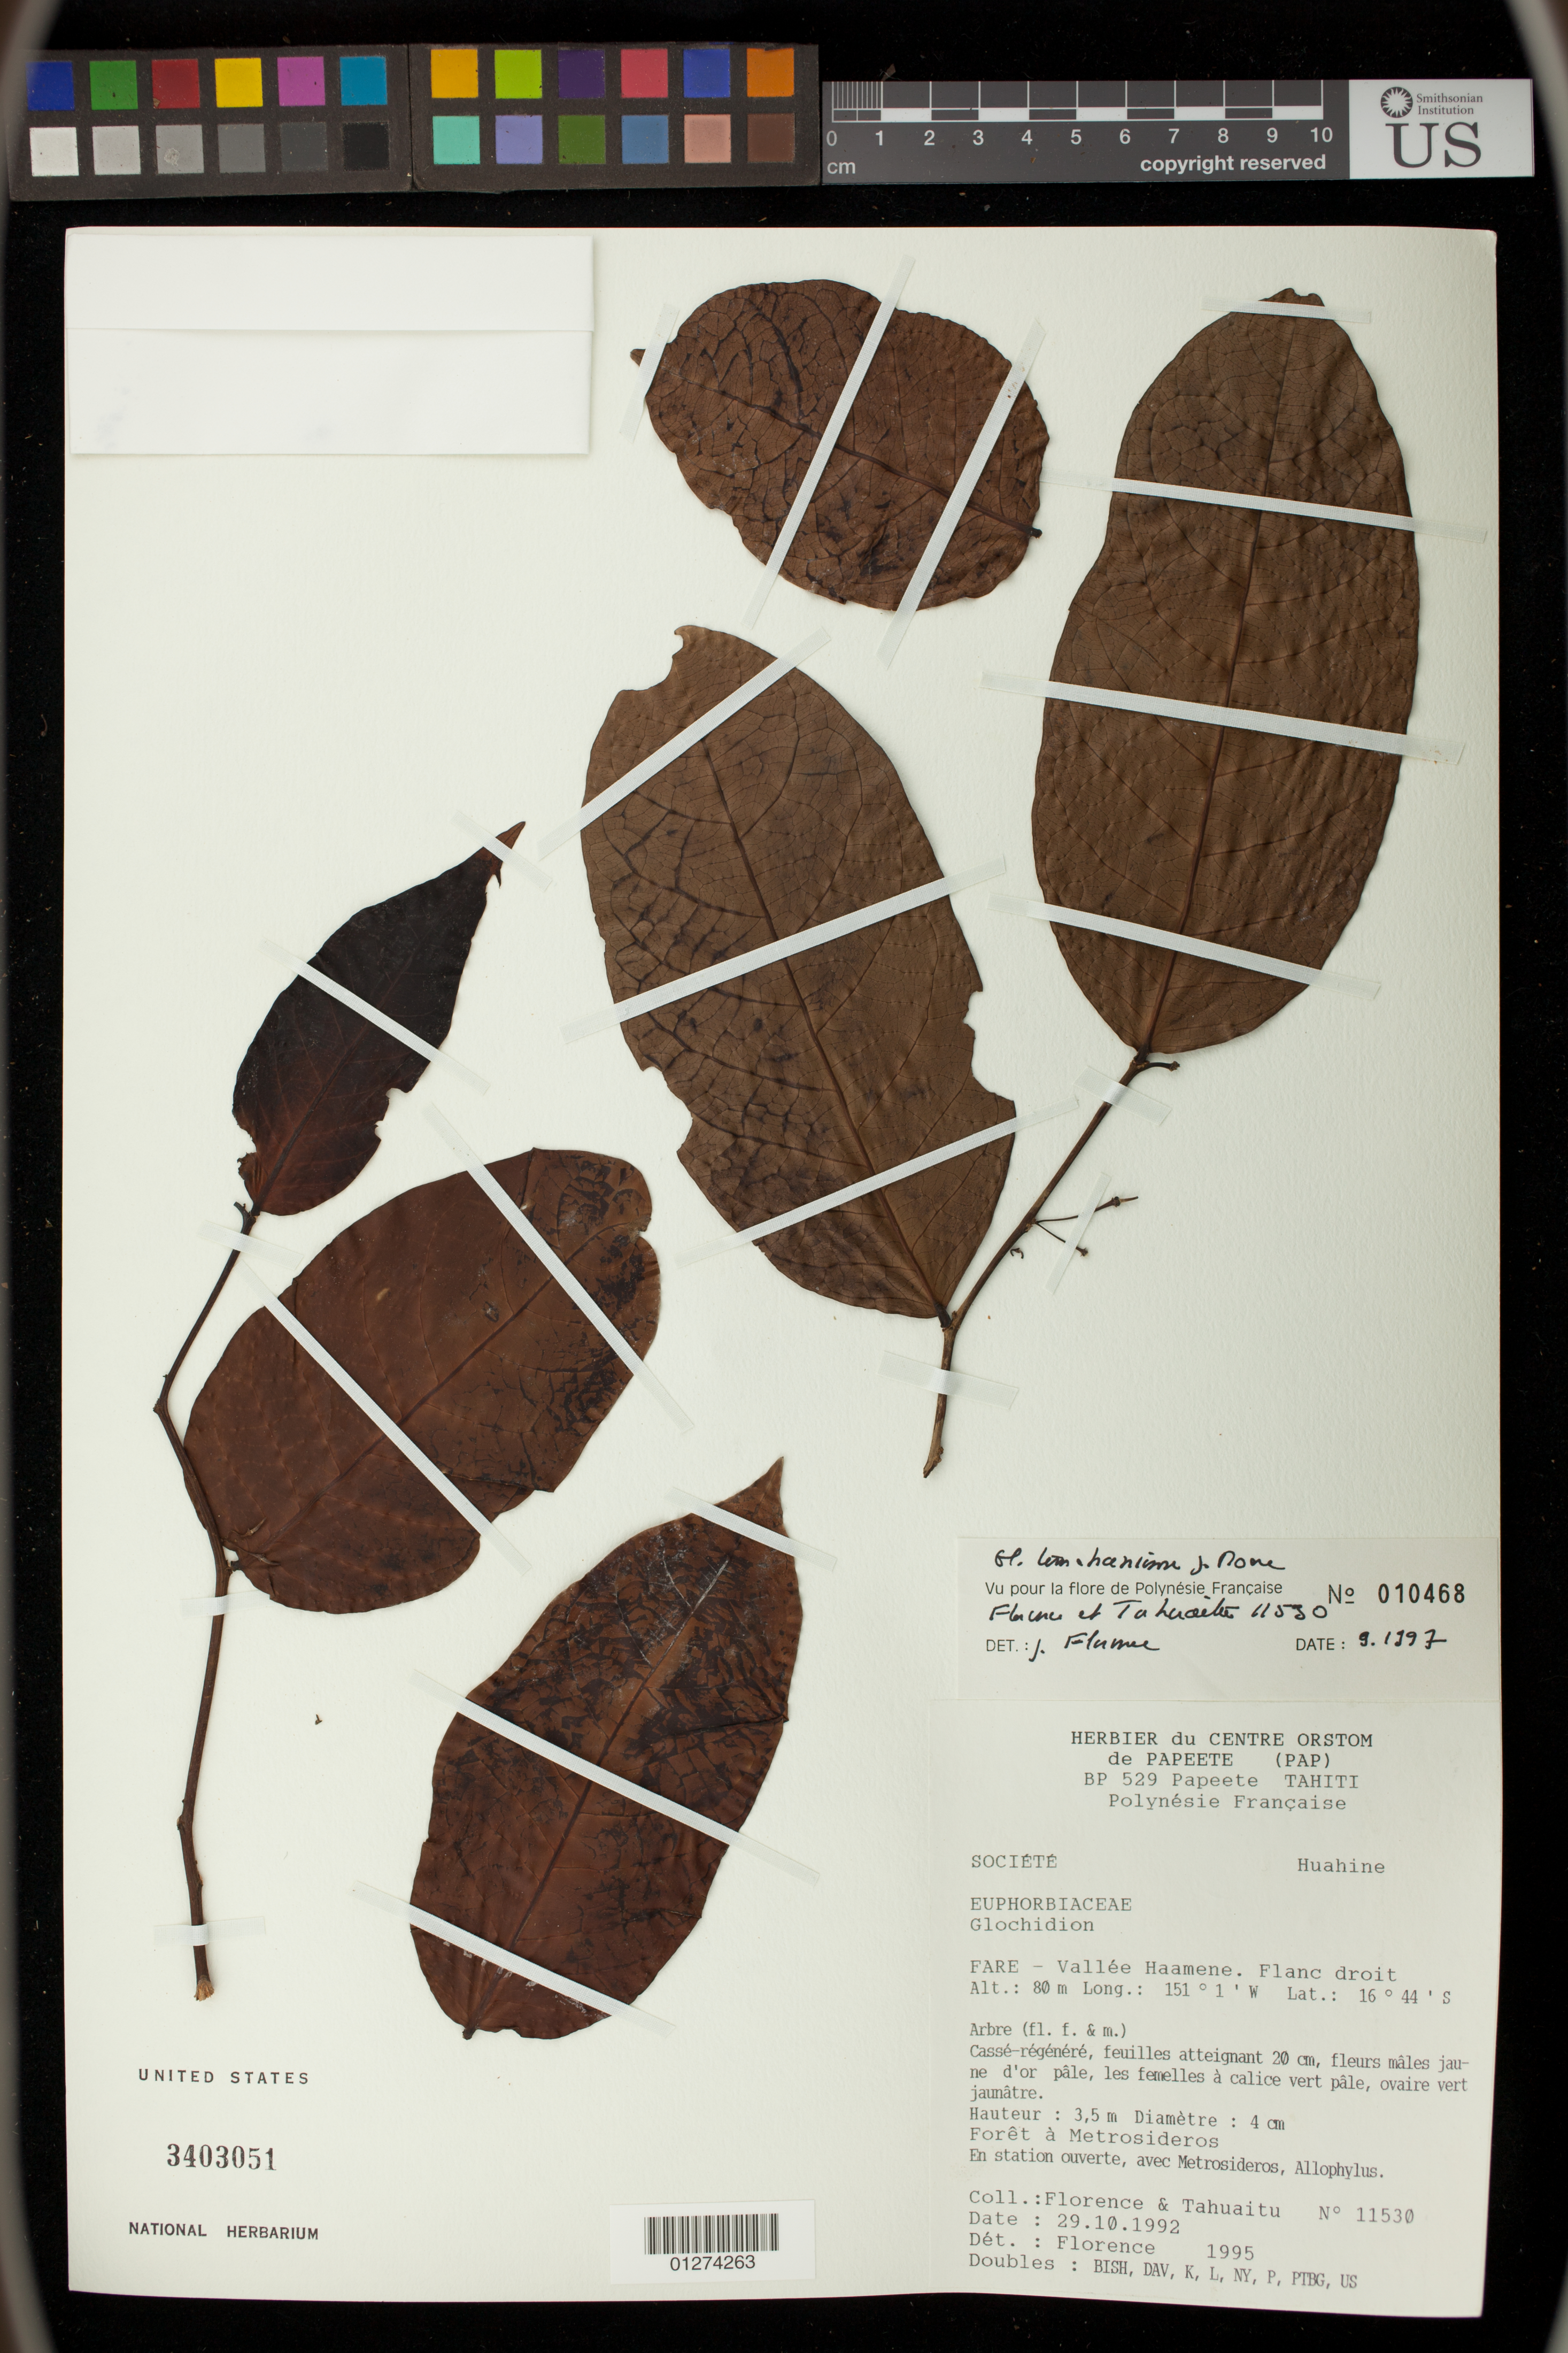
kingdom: Plantae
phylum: Tracheophyta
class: Magnoliopsida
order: Malpighiales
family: Phyllanthaceae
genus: Phyllanthus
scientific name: Phyllanthus temehaniensis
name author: (J.W. Moore) W.L. Wagner & Lorence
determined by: Wagner, W. L., (BOT), Smithsonian Institution - National Museum of Natural History (UNITED STATES)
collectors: -. Florence & -. Tahuaitu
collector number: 11530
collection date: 1992-10-29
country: French Polynesia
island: Huahine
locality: Society Islands: Huahine Island. Vallee Haamene, Flanc droit.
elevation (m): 80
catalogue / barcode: US 3403051